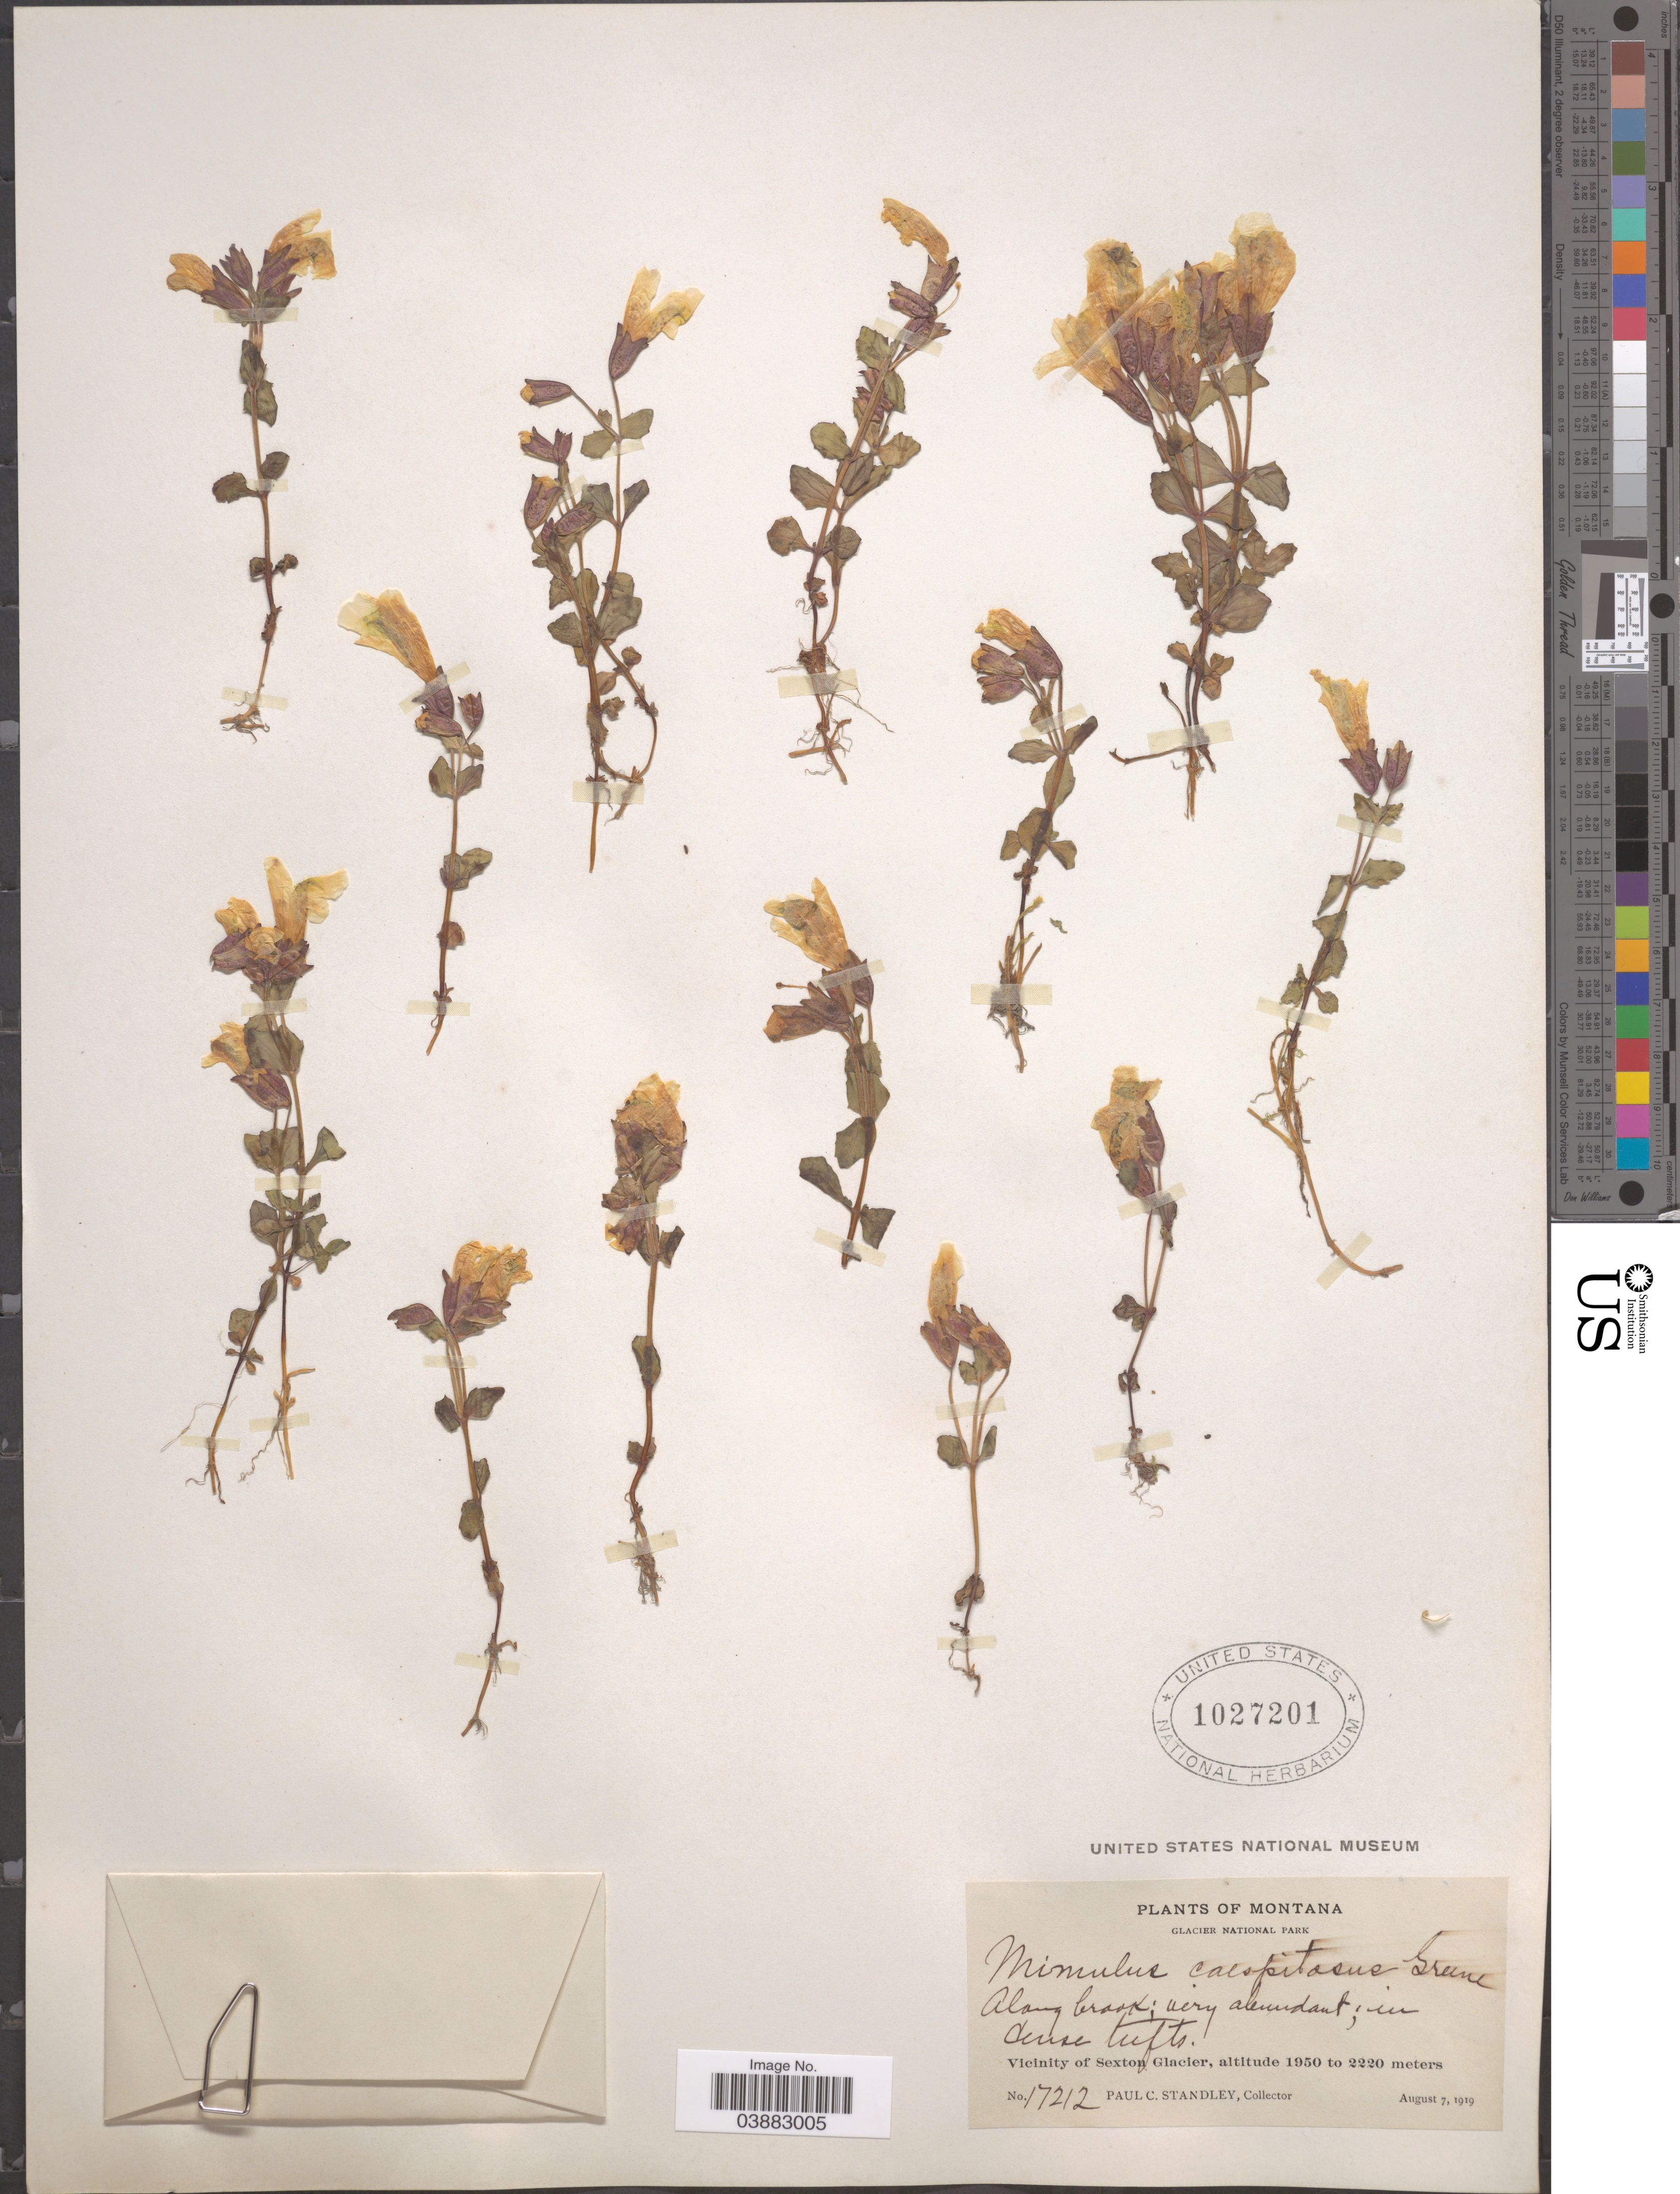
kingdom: Plantae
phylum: Tracheophyta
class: Magnoliopsida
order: Lamiales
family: Phrymaceae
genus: Mimulus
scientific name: Mimulus tilingii var. caespitosus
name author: (Greene) A.L. Grant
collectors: P. C. Standley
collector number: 17212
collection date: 1919-08-07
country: United States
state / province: Montana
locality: Glacier National Park. Vicinity of Sexton Glacier.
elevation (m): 1950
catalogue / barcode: US 1027201